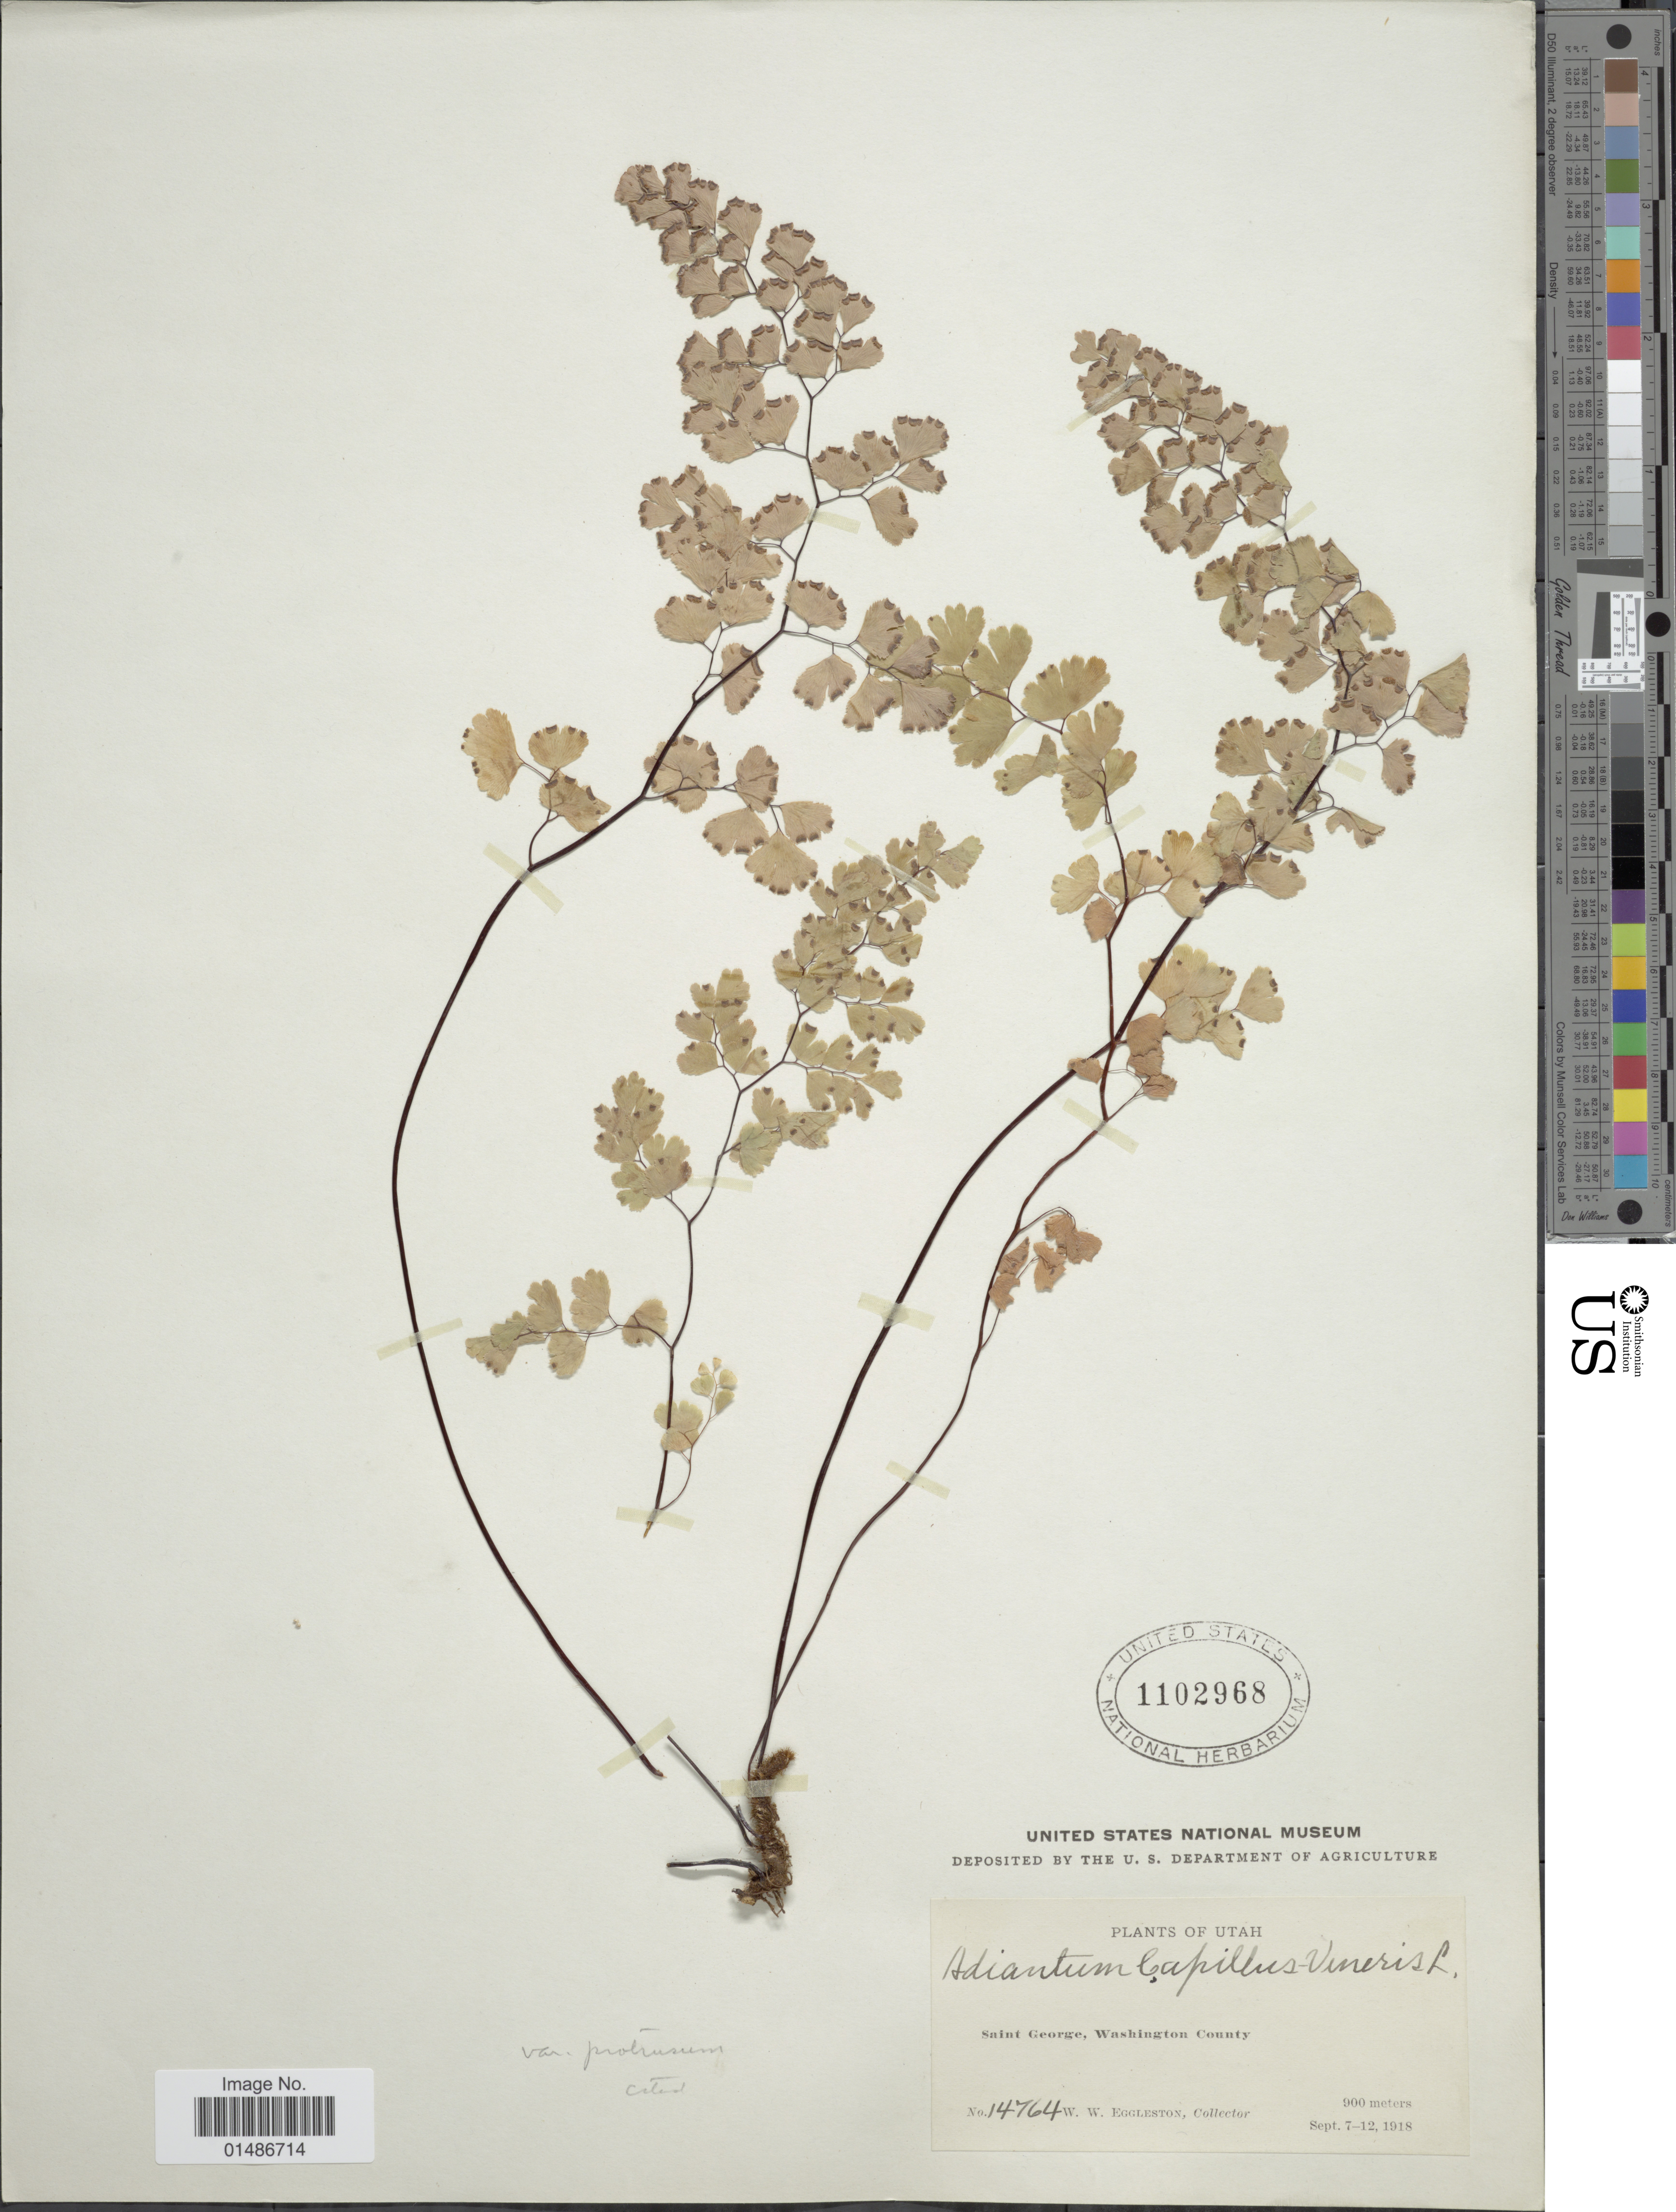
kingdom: Plantae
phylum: Tracheophyta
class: Polypodiopsida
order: Polypodiales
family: Pteridaceae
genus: Adiantum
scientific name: Adiantum capillus-veneris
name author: L.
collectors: W. W. Eggleston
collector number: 14764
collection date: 1918-09-07/1918-09-12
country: United States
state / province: Utah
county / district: Washington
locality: Utah. Saint George, Washington County.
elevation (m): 900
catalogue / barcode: US 1102968